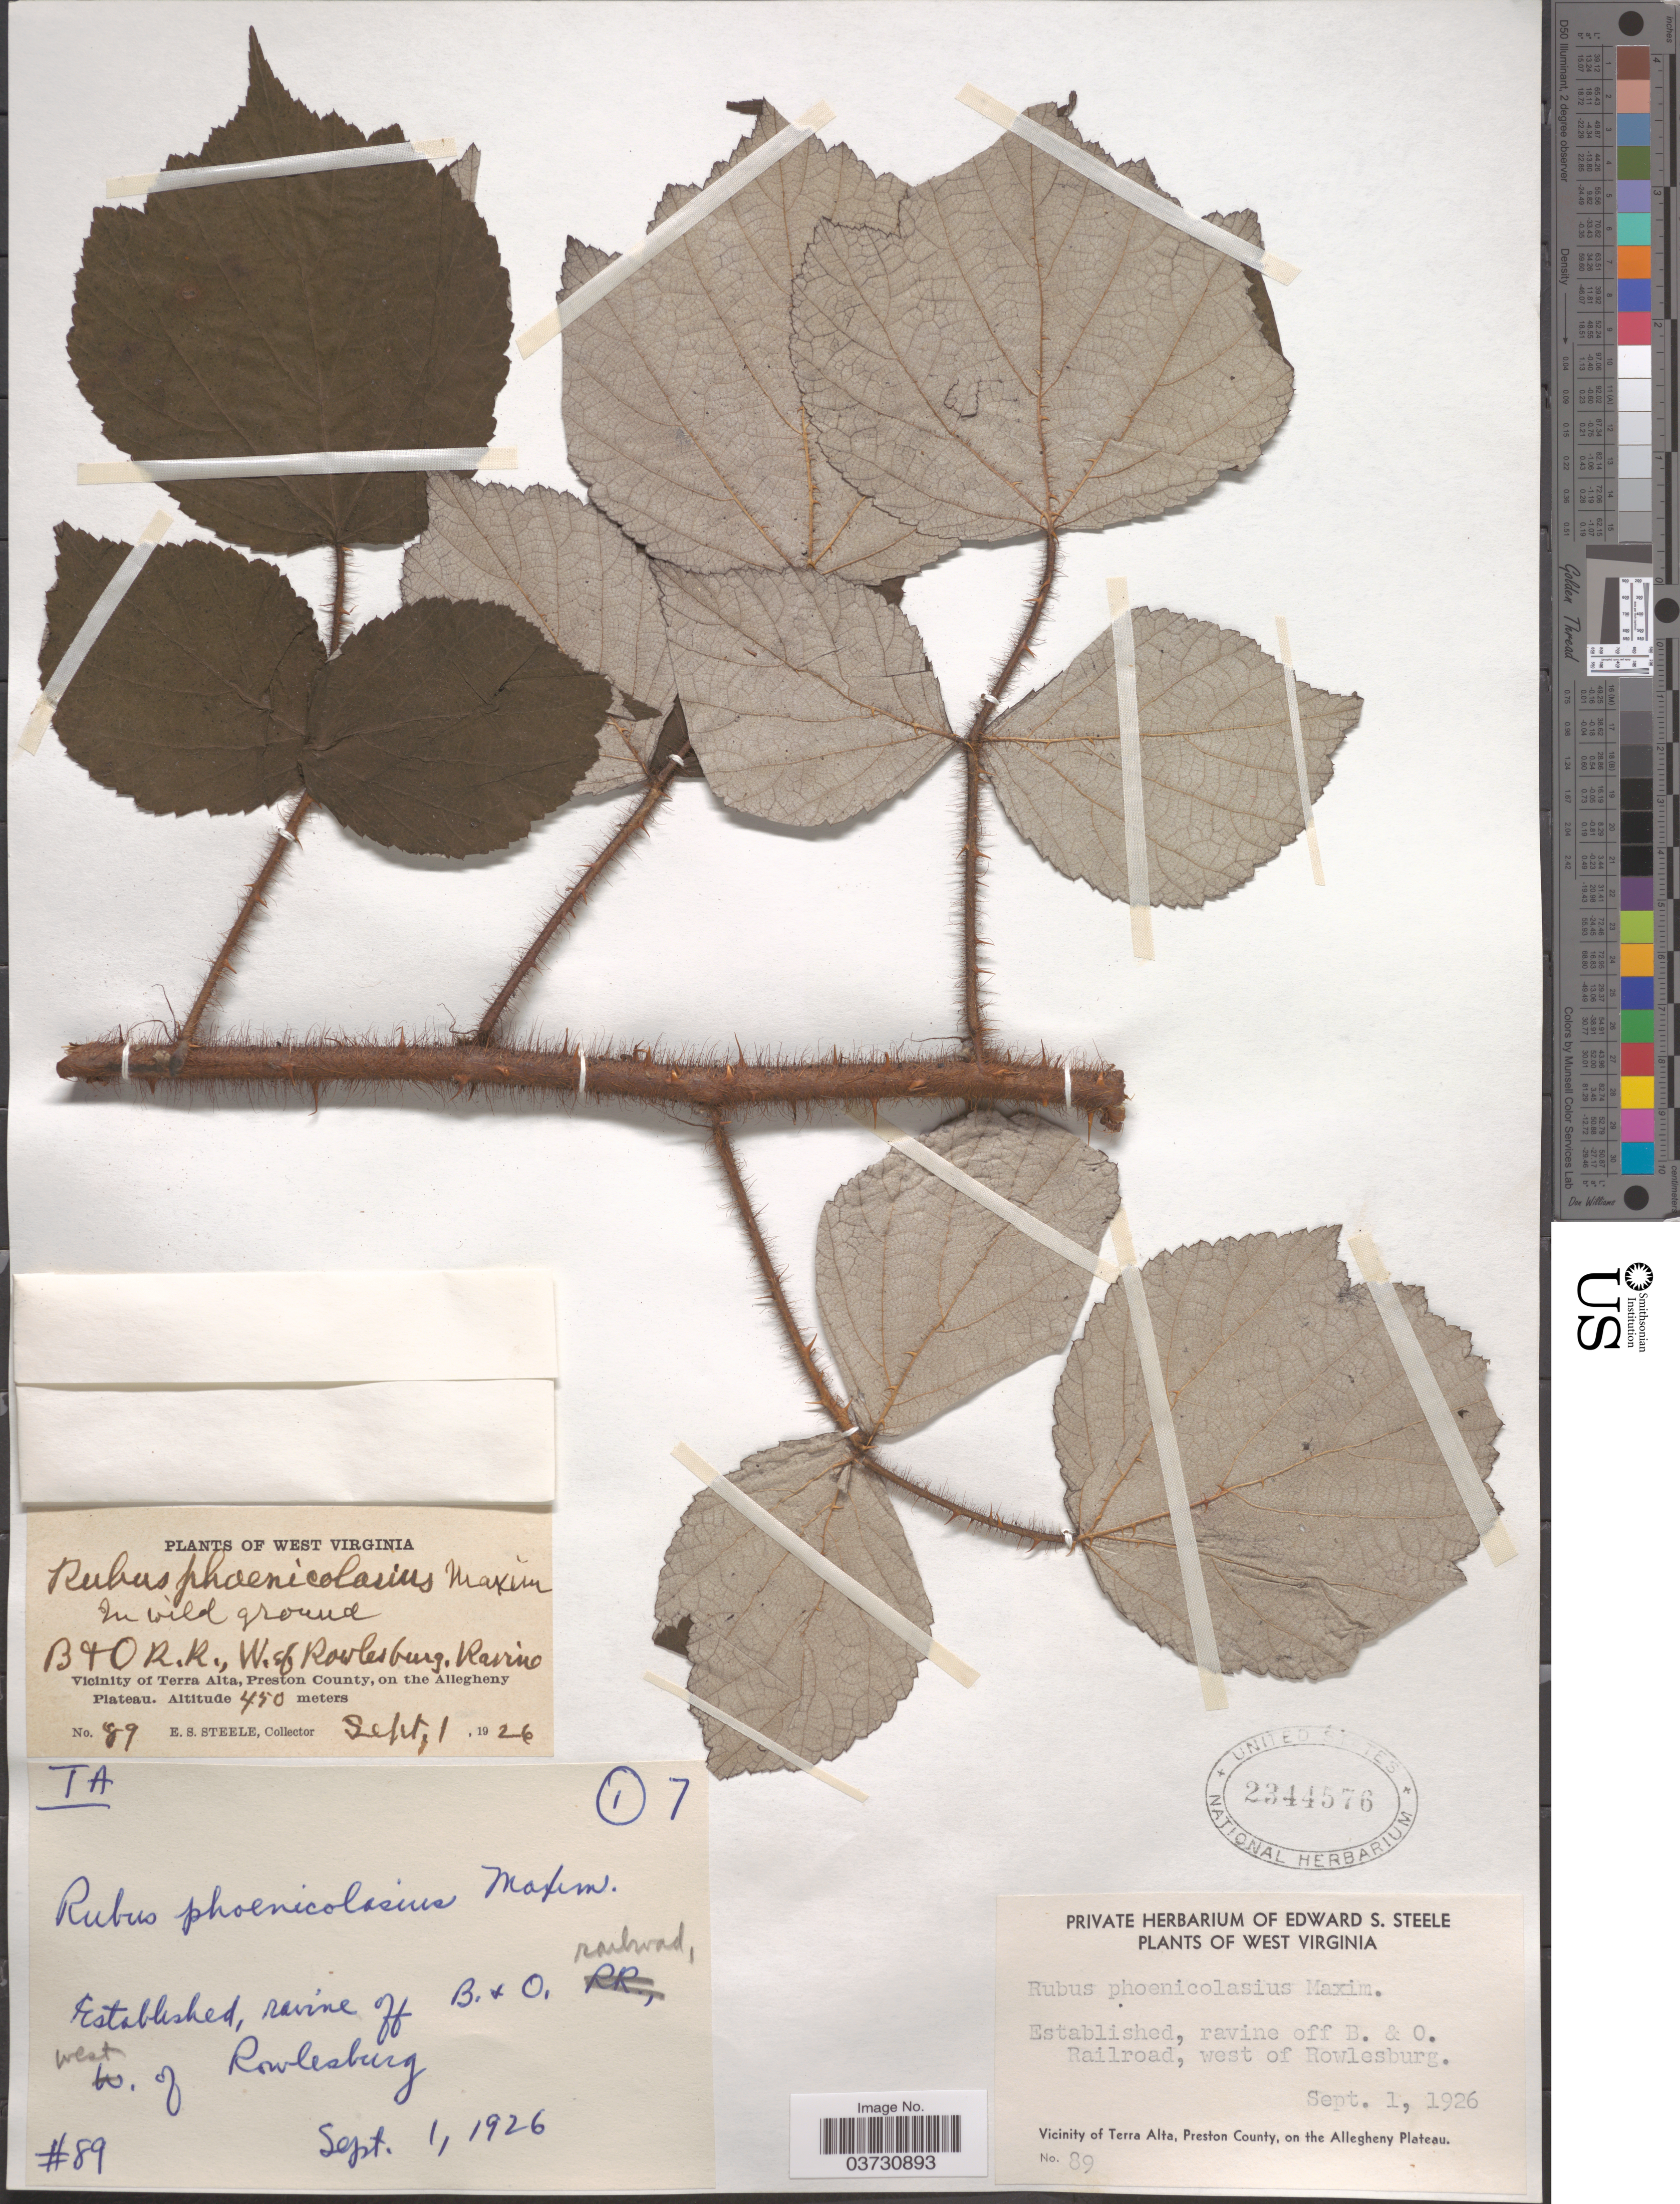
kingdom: Plantae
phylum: Tracheophyta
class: Magnoliopsida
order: Rosales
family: Rosaceae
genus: Rubus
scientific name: Rubus phoenicolasius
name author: Maxim.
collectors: E. Steele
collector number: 89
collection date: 1926-09-01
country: United States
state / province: West Virginia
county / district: Preston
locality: Ravine off B. & O. Railroad, west of Rowlesburg. Vicinity of Terra Alta, Preston County, on the Allegheny Plateau.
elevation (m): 450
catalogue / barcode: US 2344576